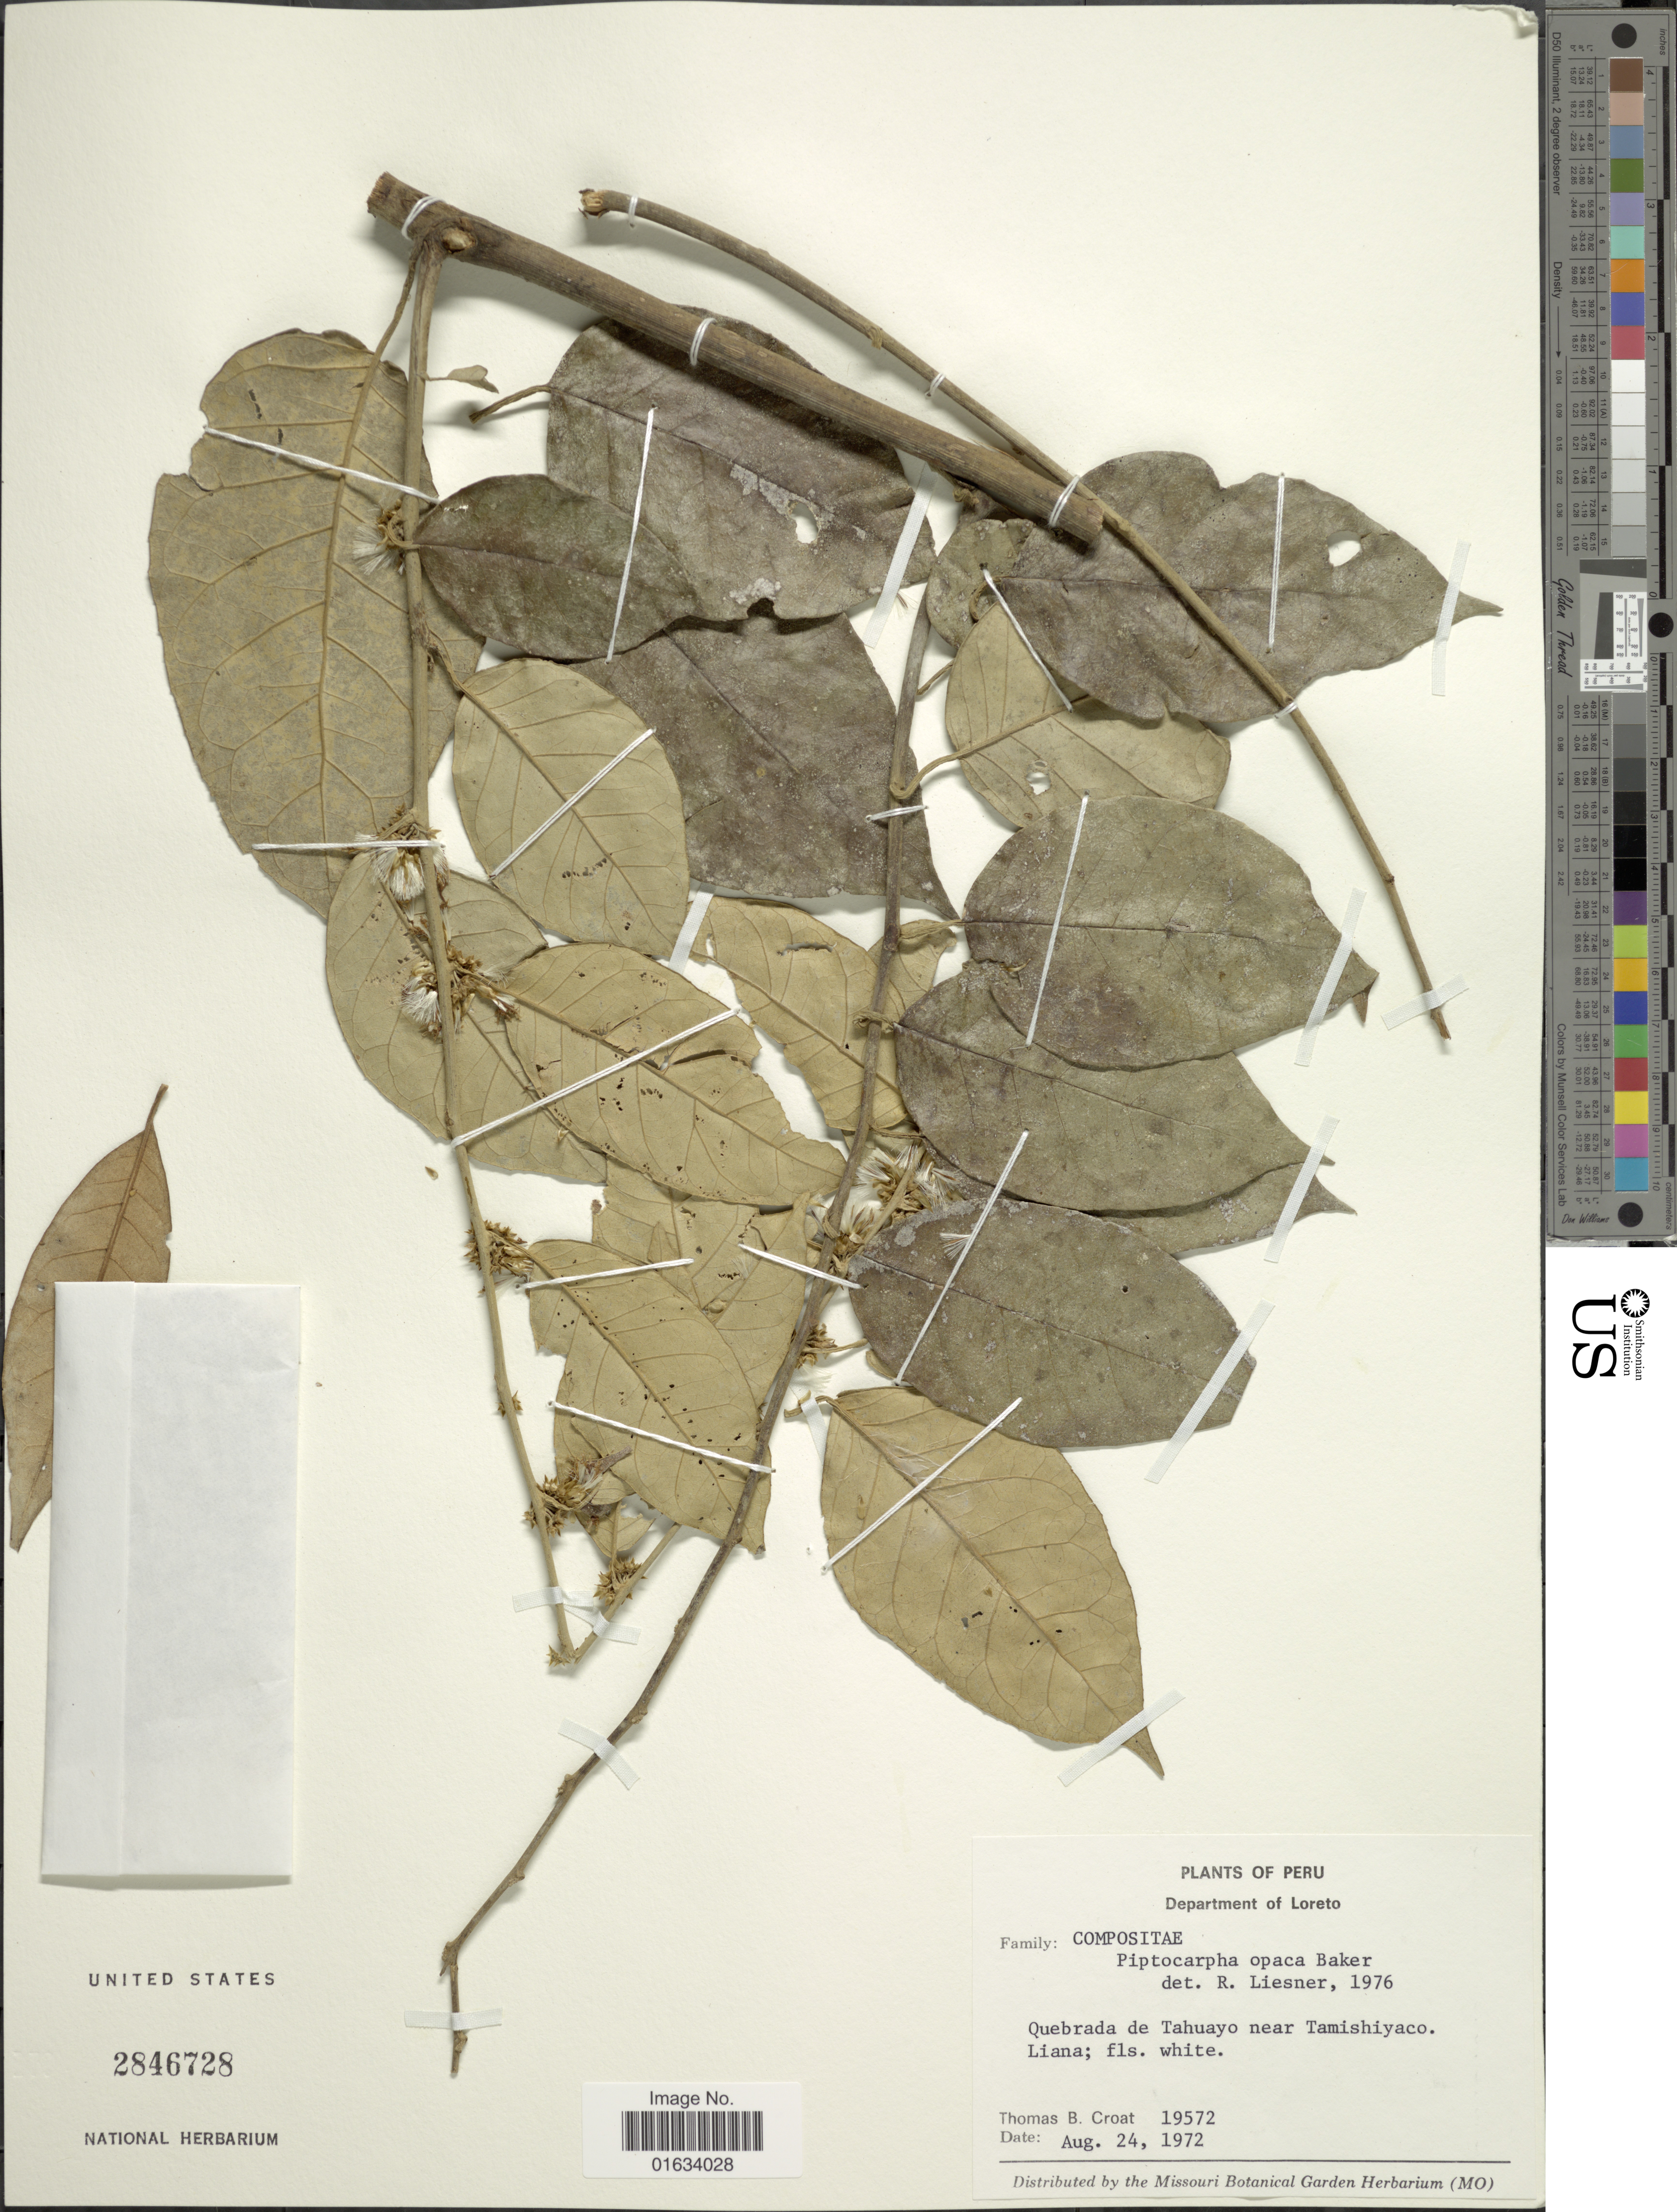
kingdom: Plantae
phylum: Tracheophyta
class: Magnoliopsida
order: Asterales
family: Asteraceae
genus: Piptocarpha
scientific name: Piptocarpha opaca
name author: (Benth.) Baker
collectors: T. B. Croat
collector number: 19572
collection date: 1972-08-24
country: Peru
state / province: Loreto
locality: Peru. Department of Loreto. Quebrada de Tahuayo near Tamishiyaco. Liana;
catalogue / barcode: US 2846728